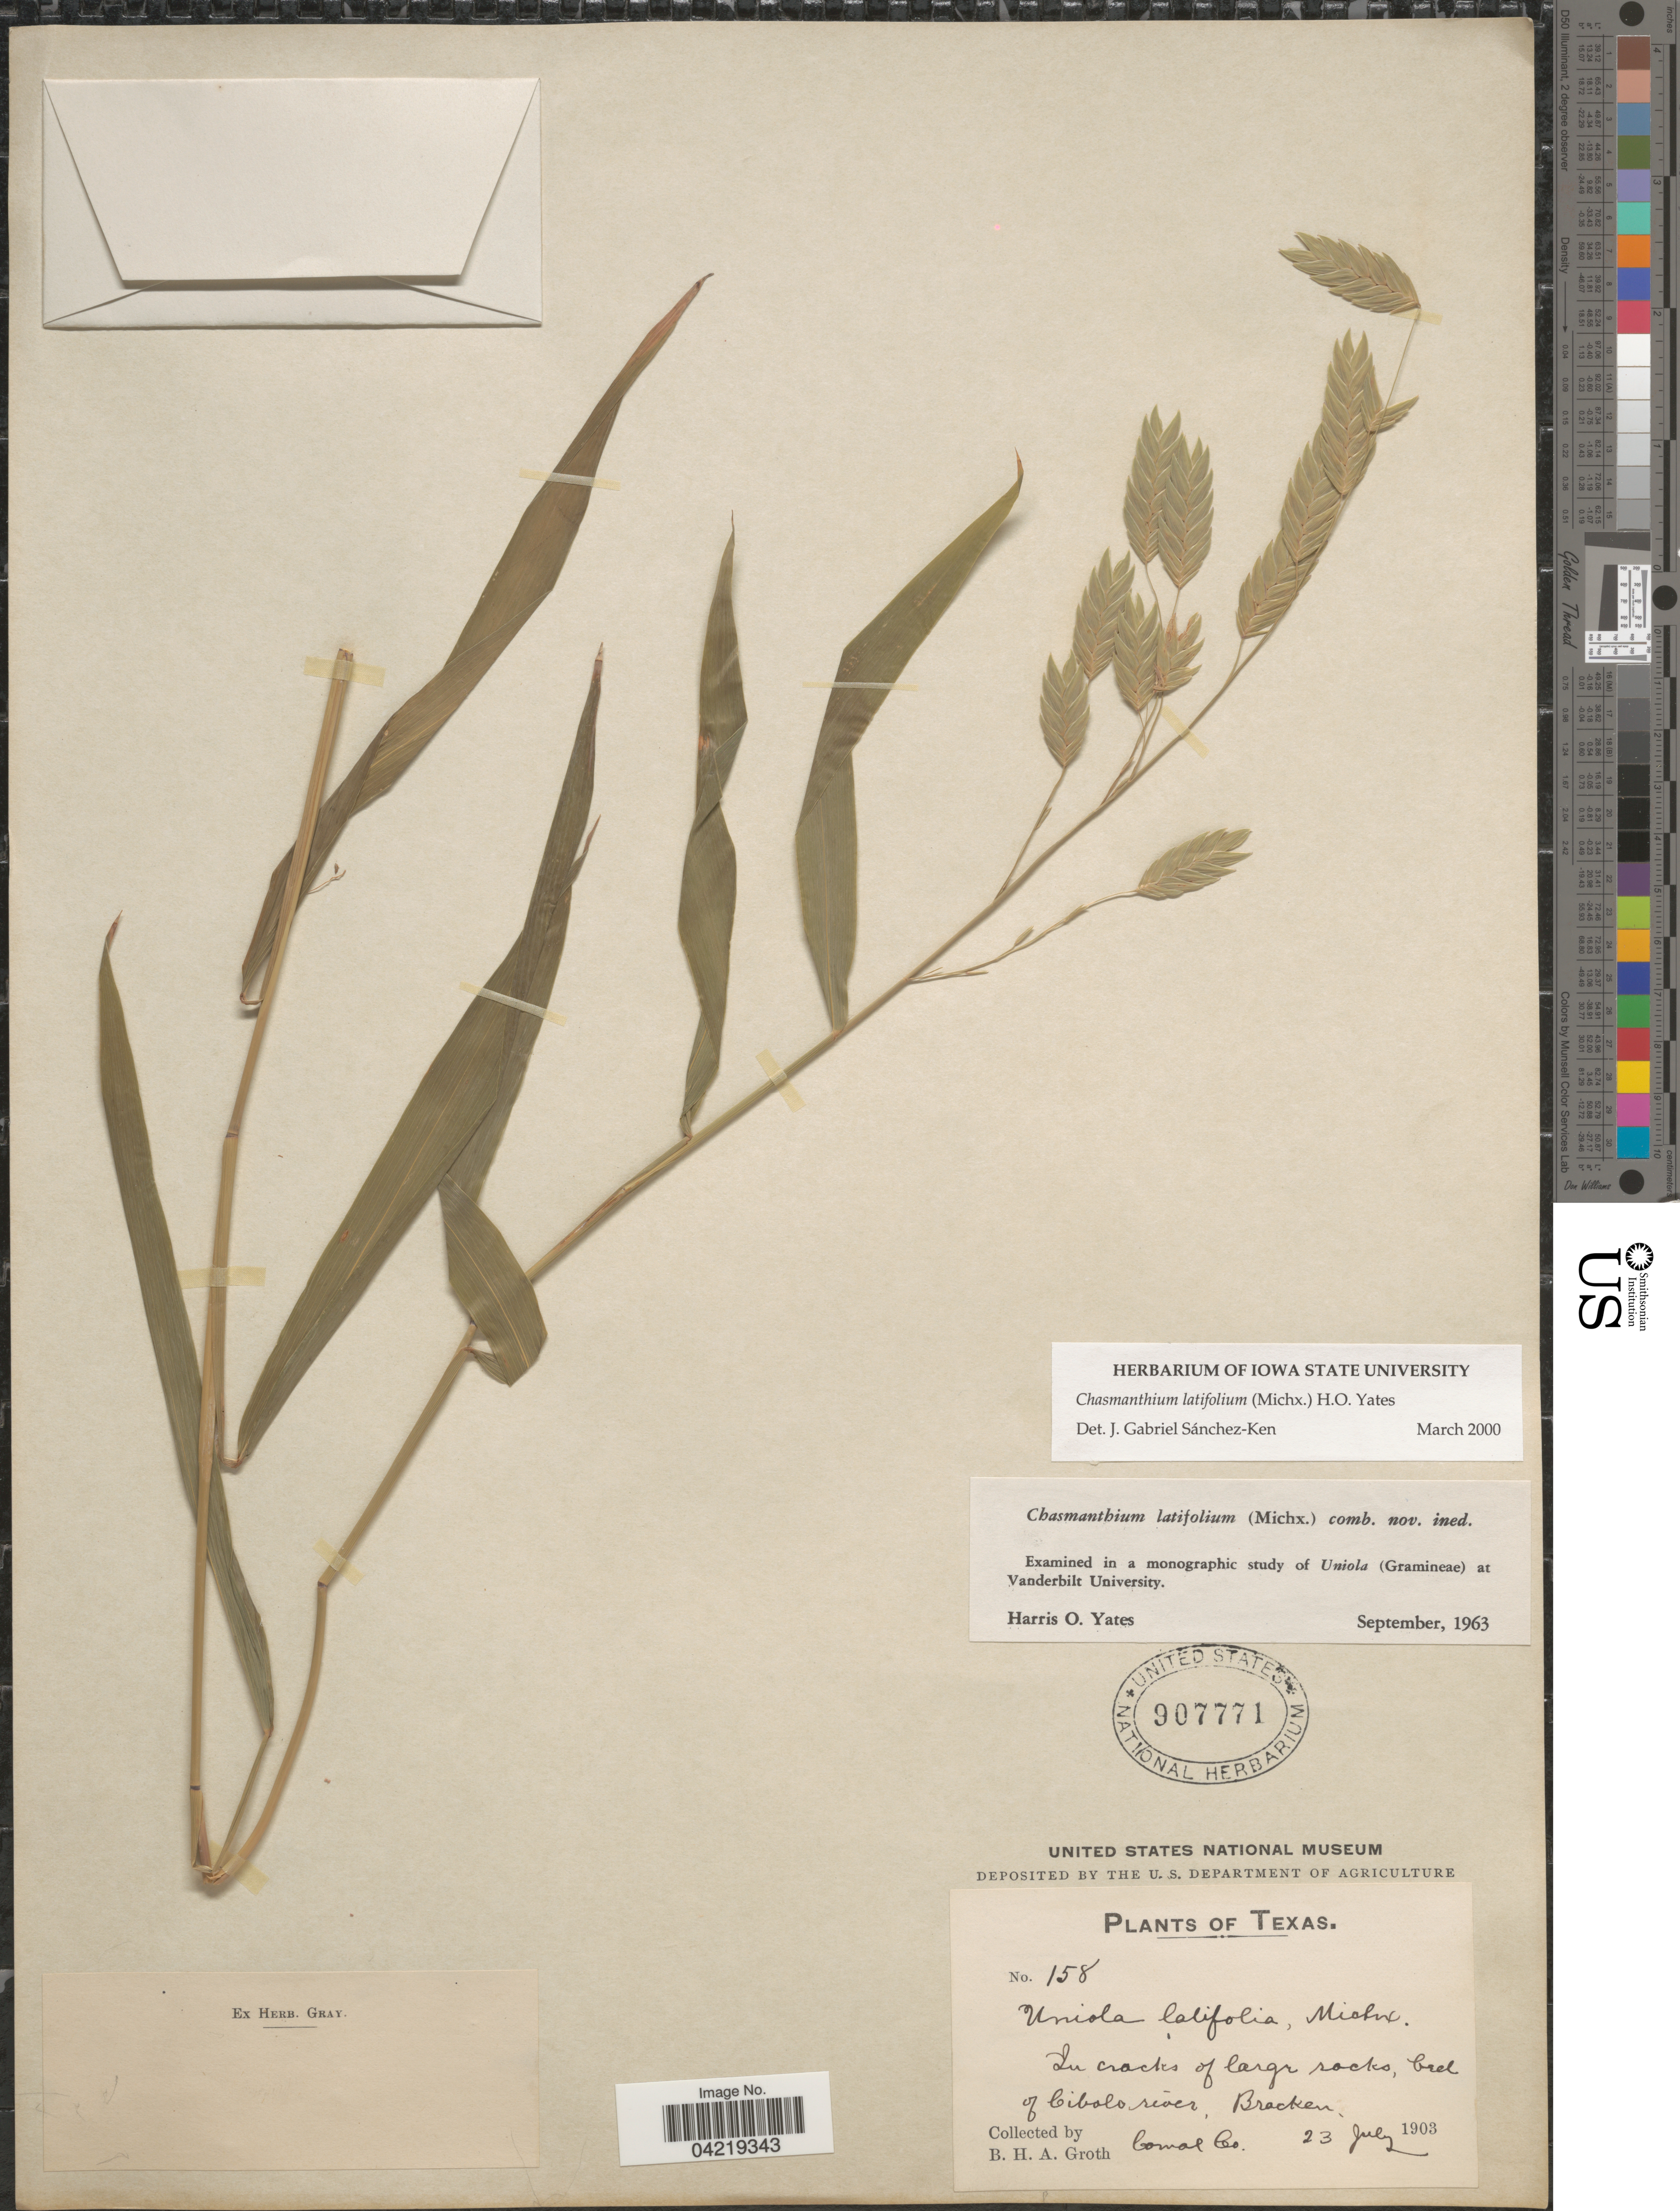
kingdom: Plantae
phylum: Tracheophyta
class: Liliopsida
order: Poales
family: Poaceae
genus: Chasmanthium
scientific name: Chasmanthium latifolium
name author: (Michx.) H.O. Yates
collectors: B. Groth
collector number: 158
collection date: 1903-07-23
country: United States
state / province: Texas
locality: In cracks of large rocks, bed of Cibolo river, Bracken. Comal Co.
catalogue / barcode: US 907771